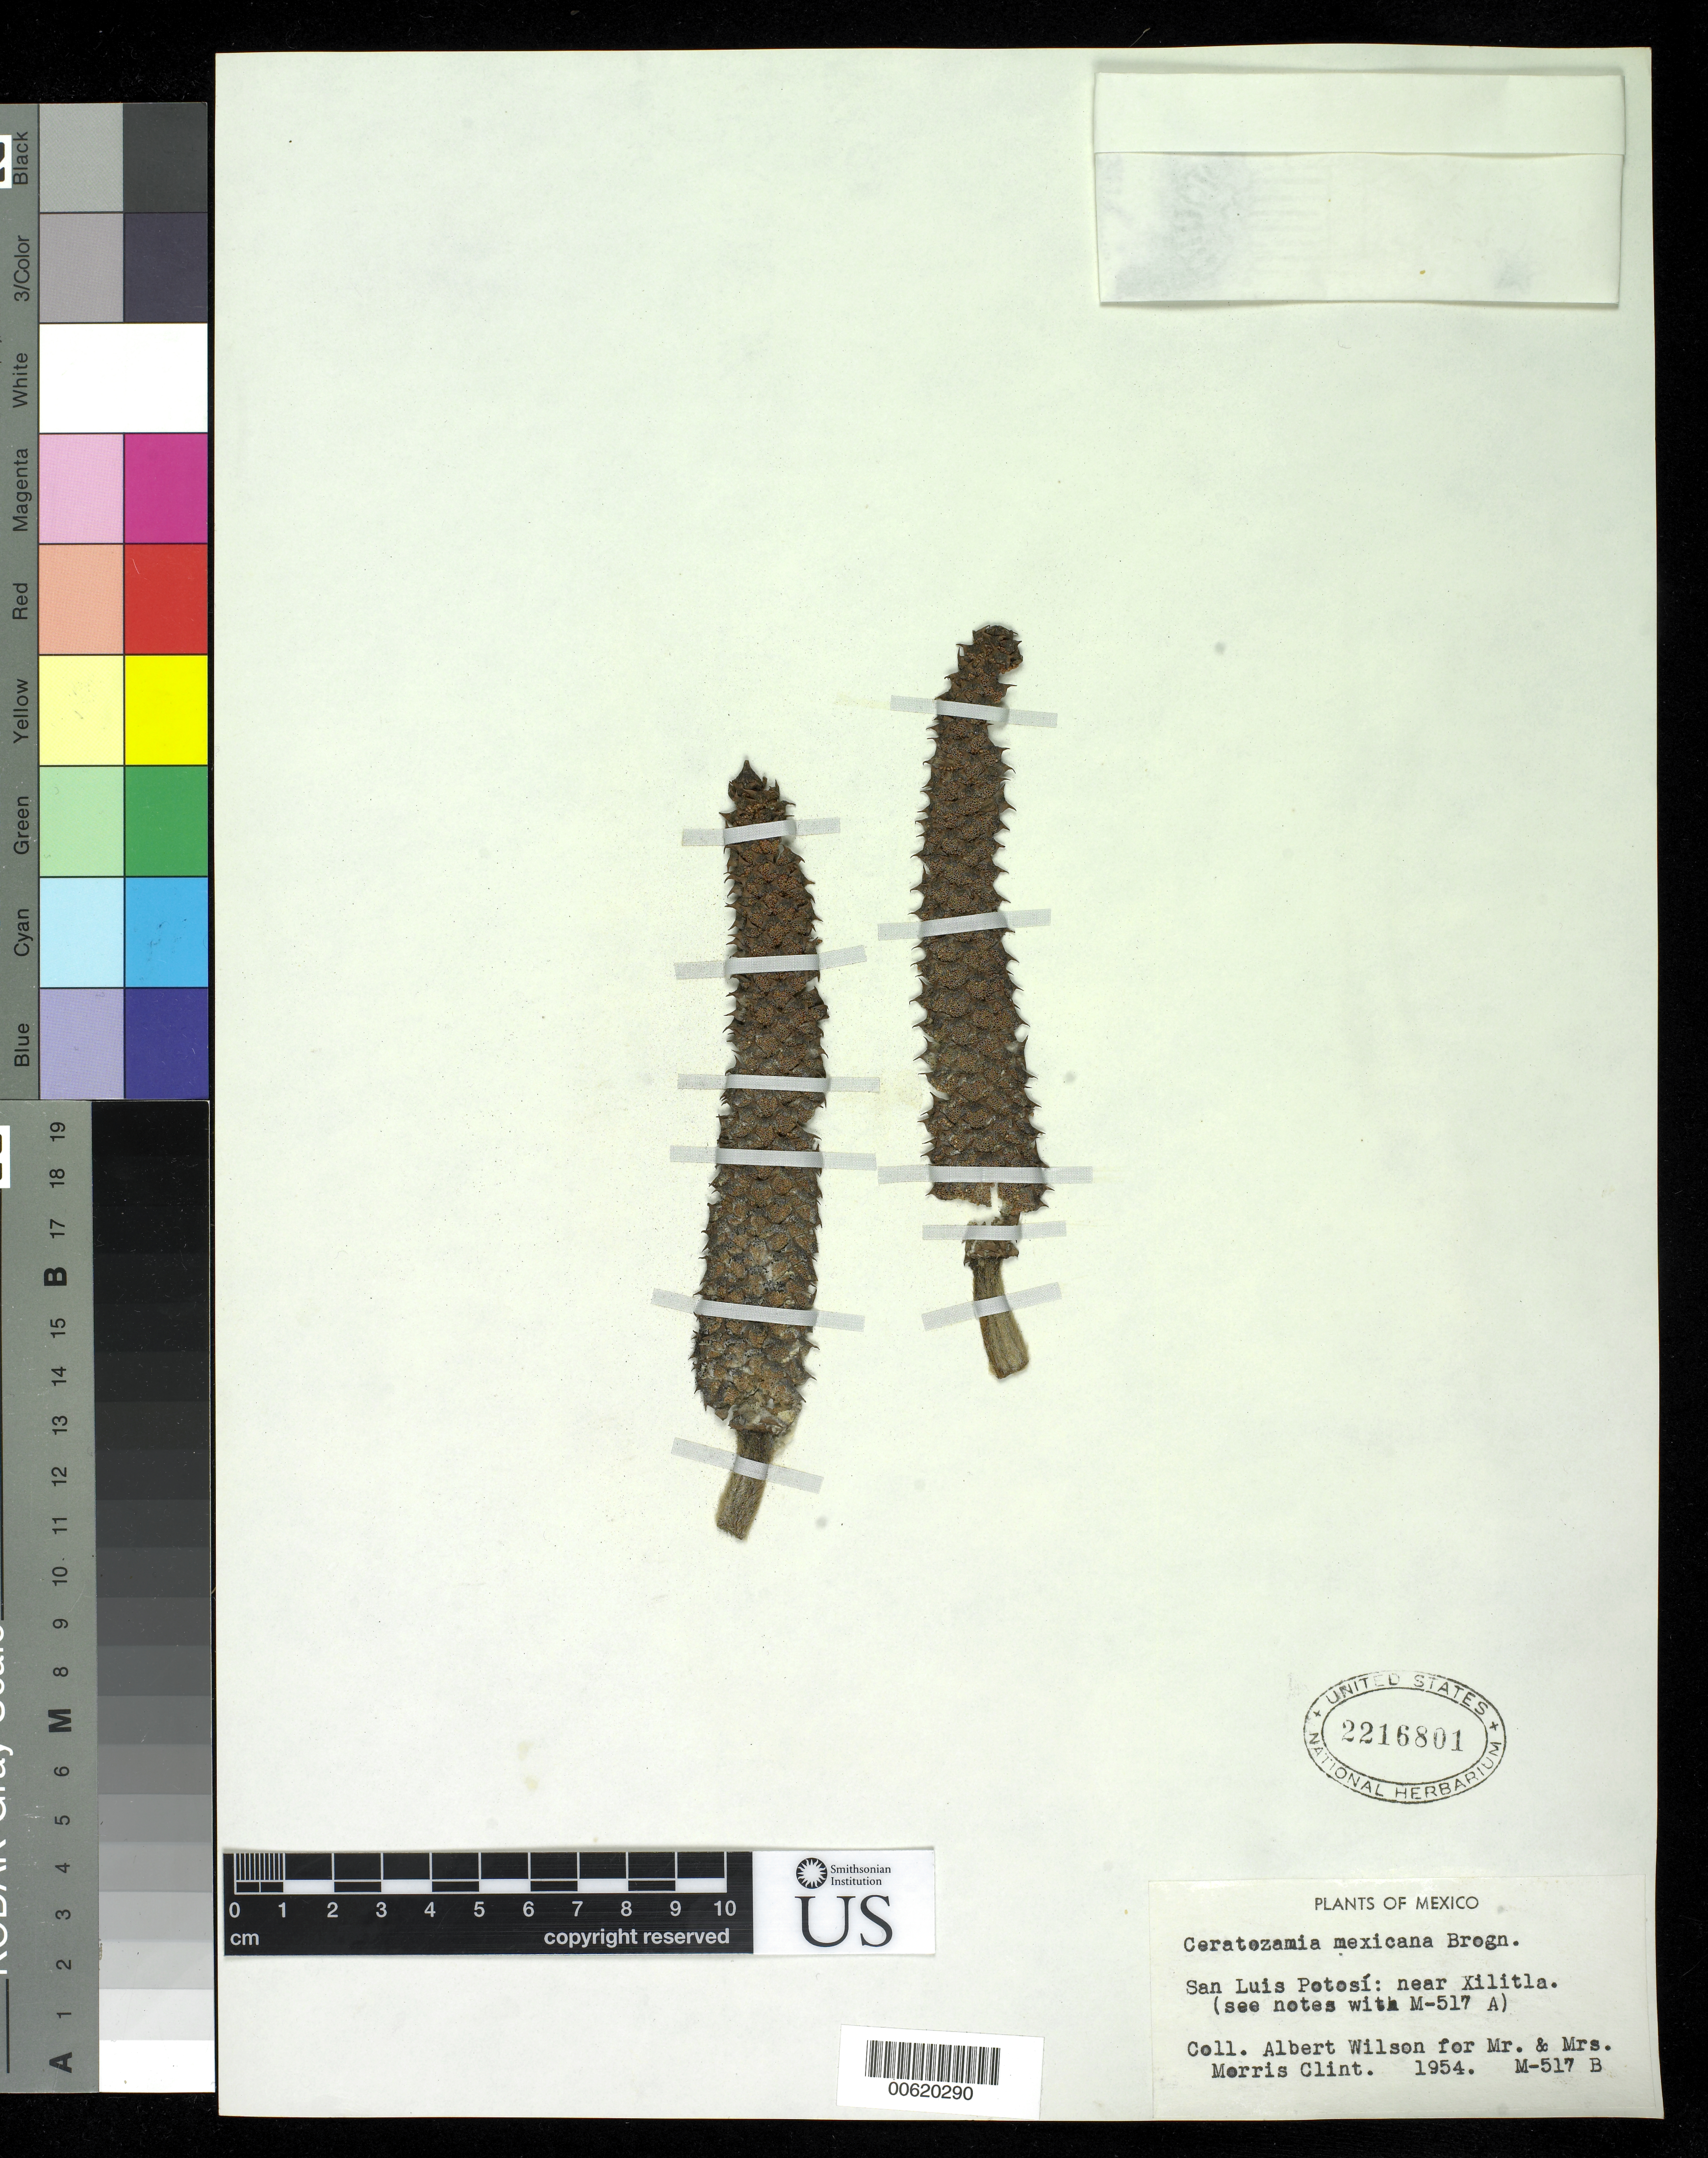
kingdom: Plantae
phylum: Tracheophyta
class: Cycadopsida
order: Cycadales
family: Zamiaceae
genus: Ceratozamia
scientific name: Ceratozamia mexicana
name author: Brongn.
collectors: A. Wilson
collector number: M-517b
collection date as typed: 1954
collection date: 1954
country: Mexico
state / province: San Luis Potosí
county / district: Xilitla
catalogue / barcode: US 2216801